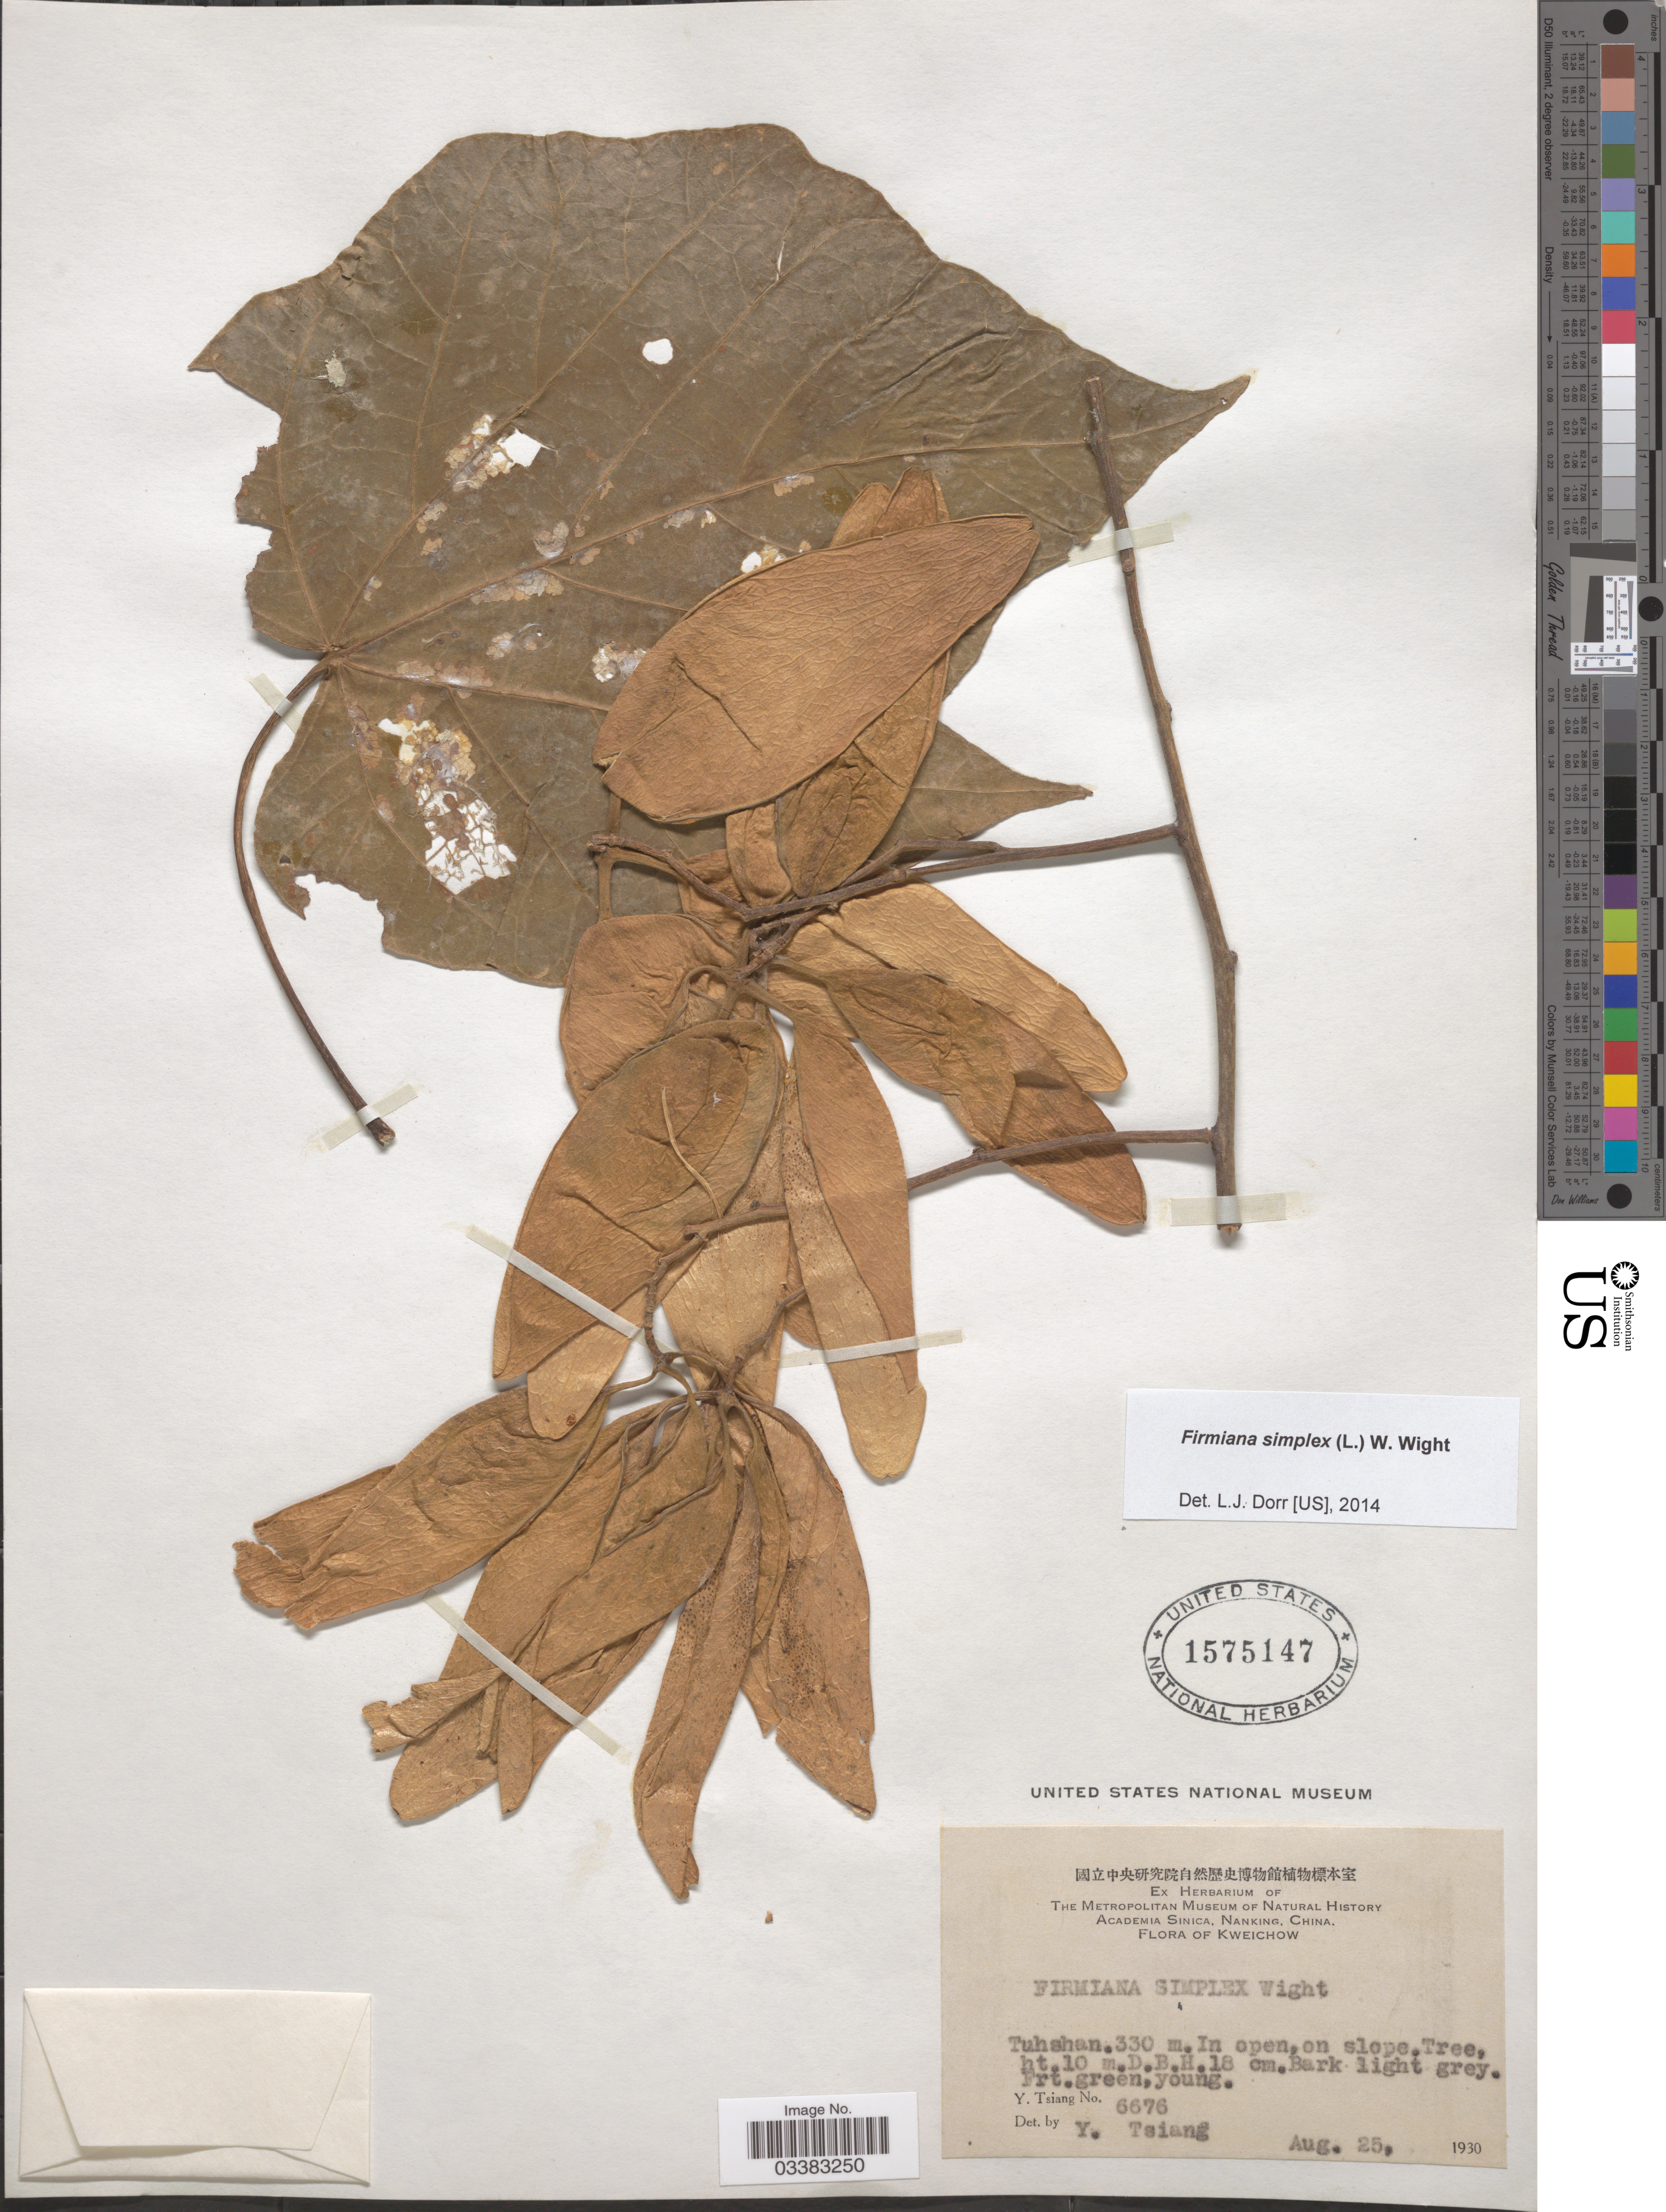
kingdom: Plantae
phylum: Tracheophyta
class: Magnoliopsida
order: Malvales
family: Malvaceae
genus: Firmiana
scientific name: Firmiana simplex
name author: (L.) W. Wight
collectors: Y. Tsiang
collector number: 6676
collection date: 1930-08-25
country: China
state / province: Guizhou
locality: Kweichow. Tuhshan.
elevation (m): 330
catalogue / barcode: US 1575147